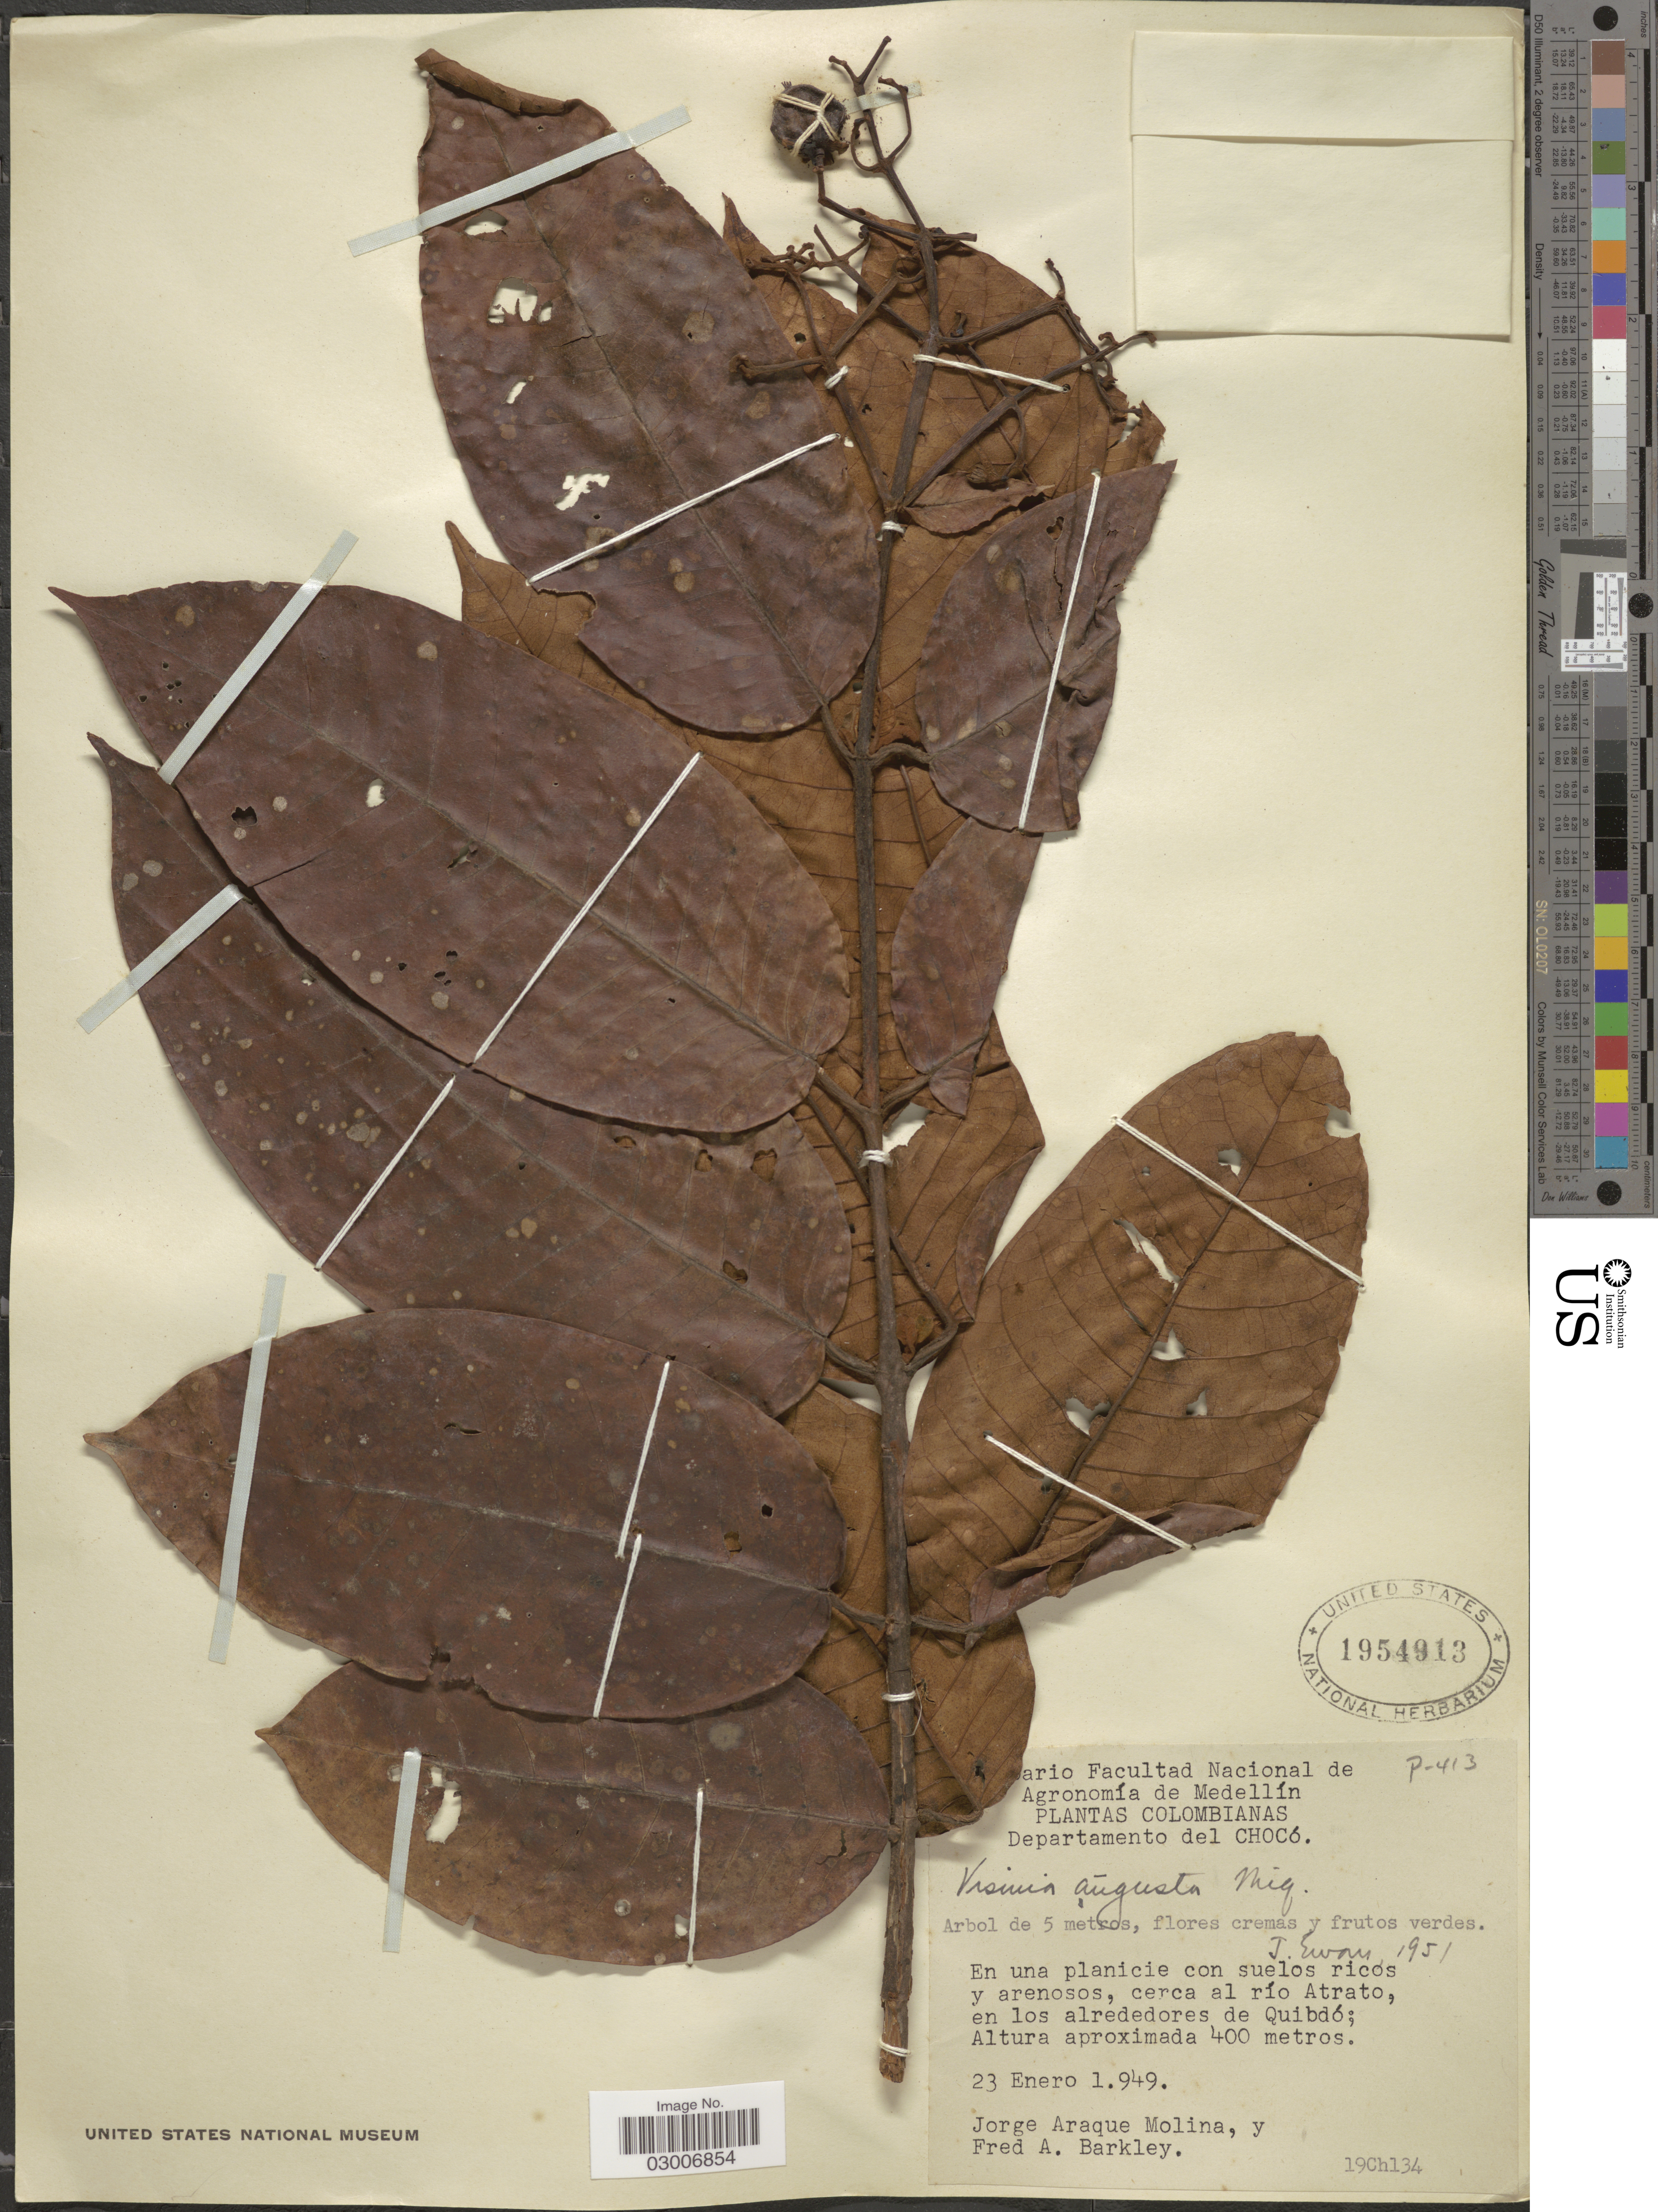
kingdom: Plantae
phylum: Tracheophyta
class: Magnoliopsida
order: Malpighiales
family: Hypericaceae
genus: Vismia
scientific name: Vismia macrophylla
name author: Kunth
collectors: J. Araque Molina & F. A. Barkley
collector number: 19Ch134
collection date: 1949-01-23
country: Colombia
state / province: Chocó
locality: Departamento del Chocó. En una planicie con suelos ricos y arenosos, cerca al río Atrato, en los alrededores de Quibdó.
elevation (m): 400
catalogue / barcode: US 1954913